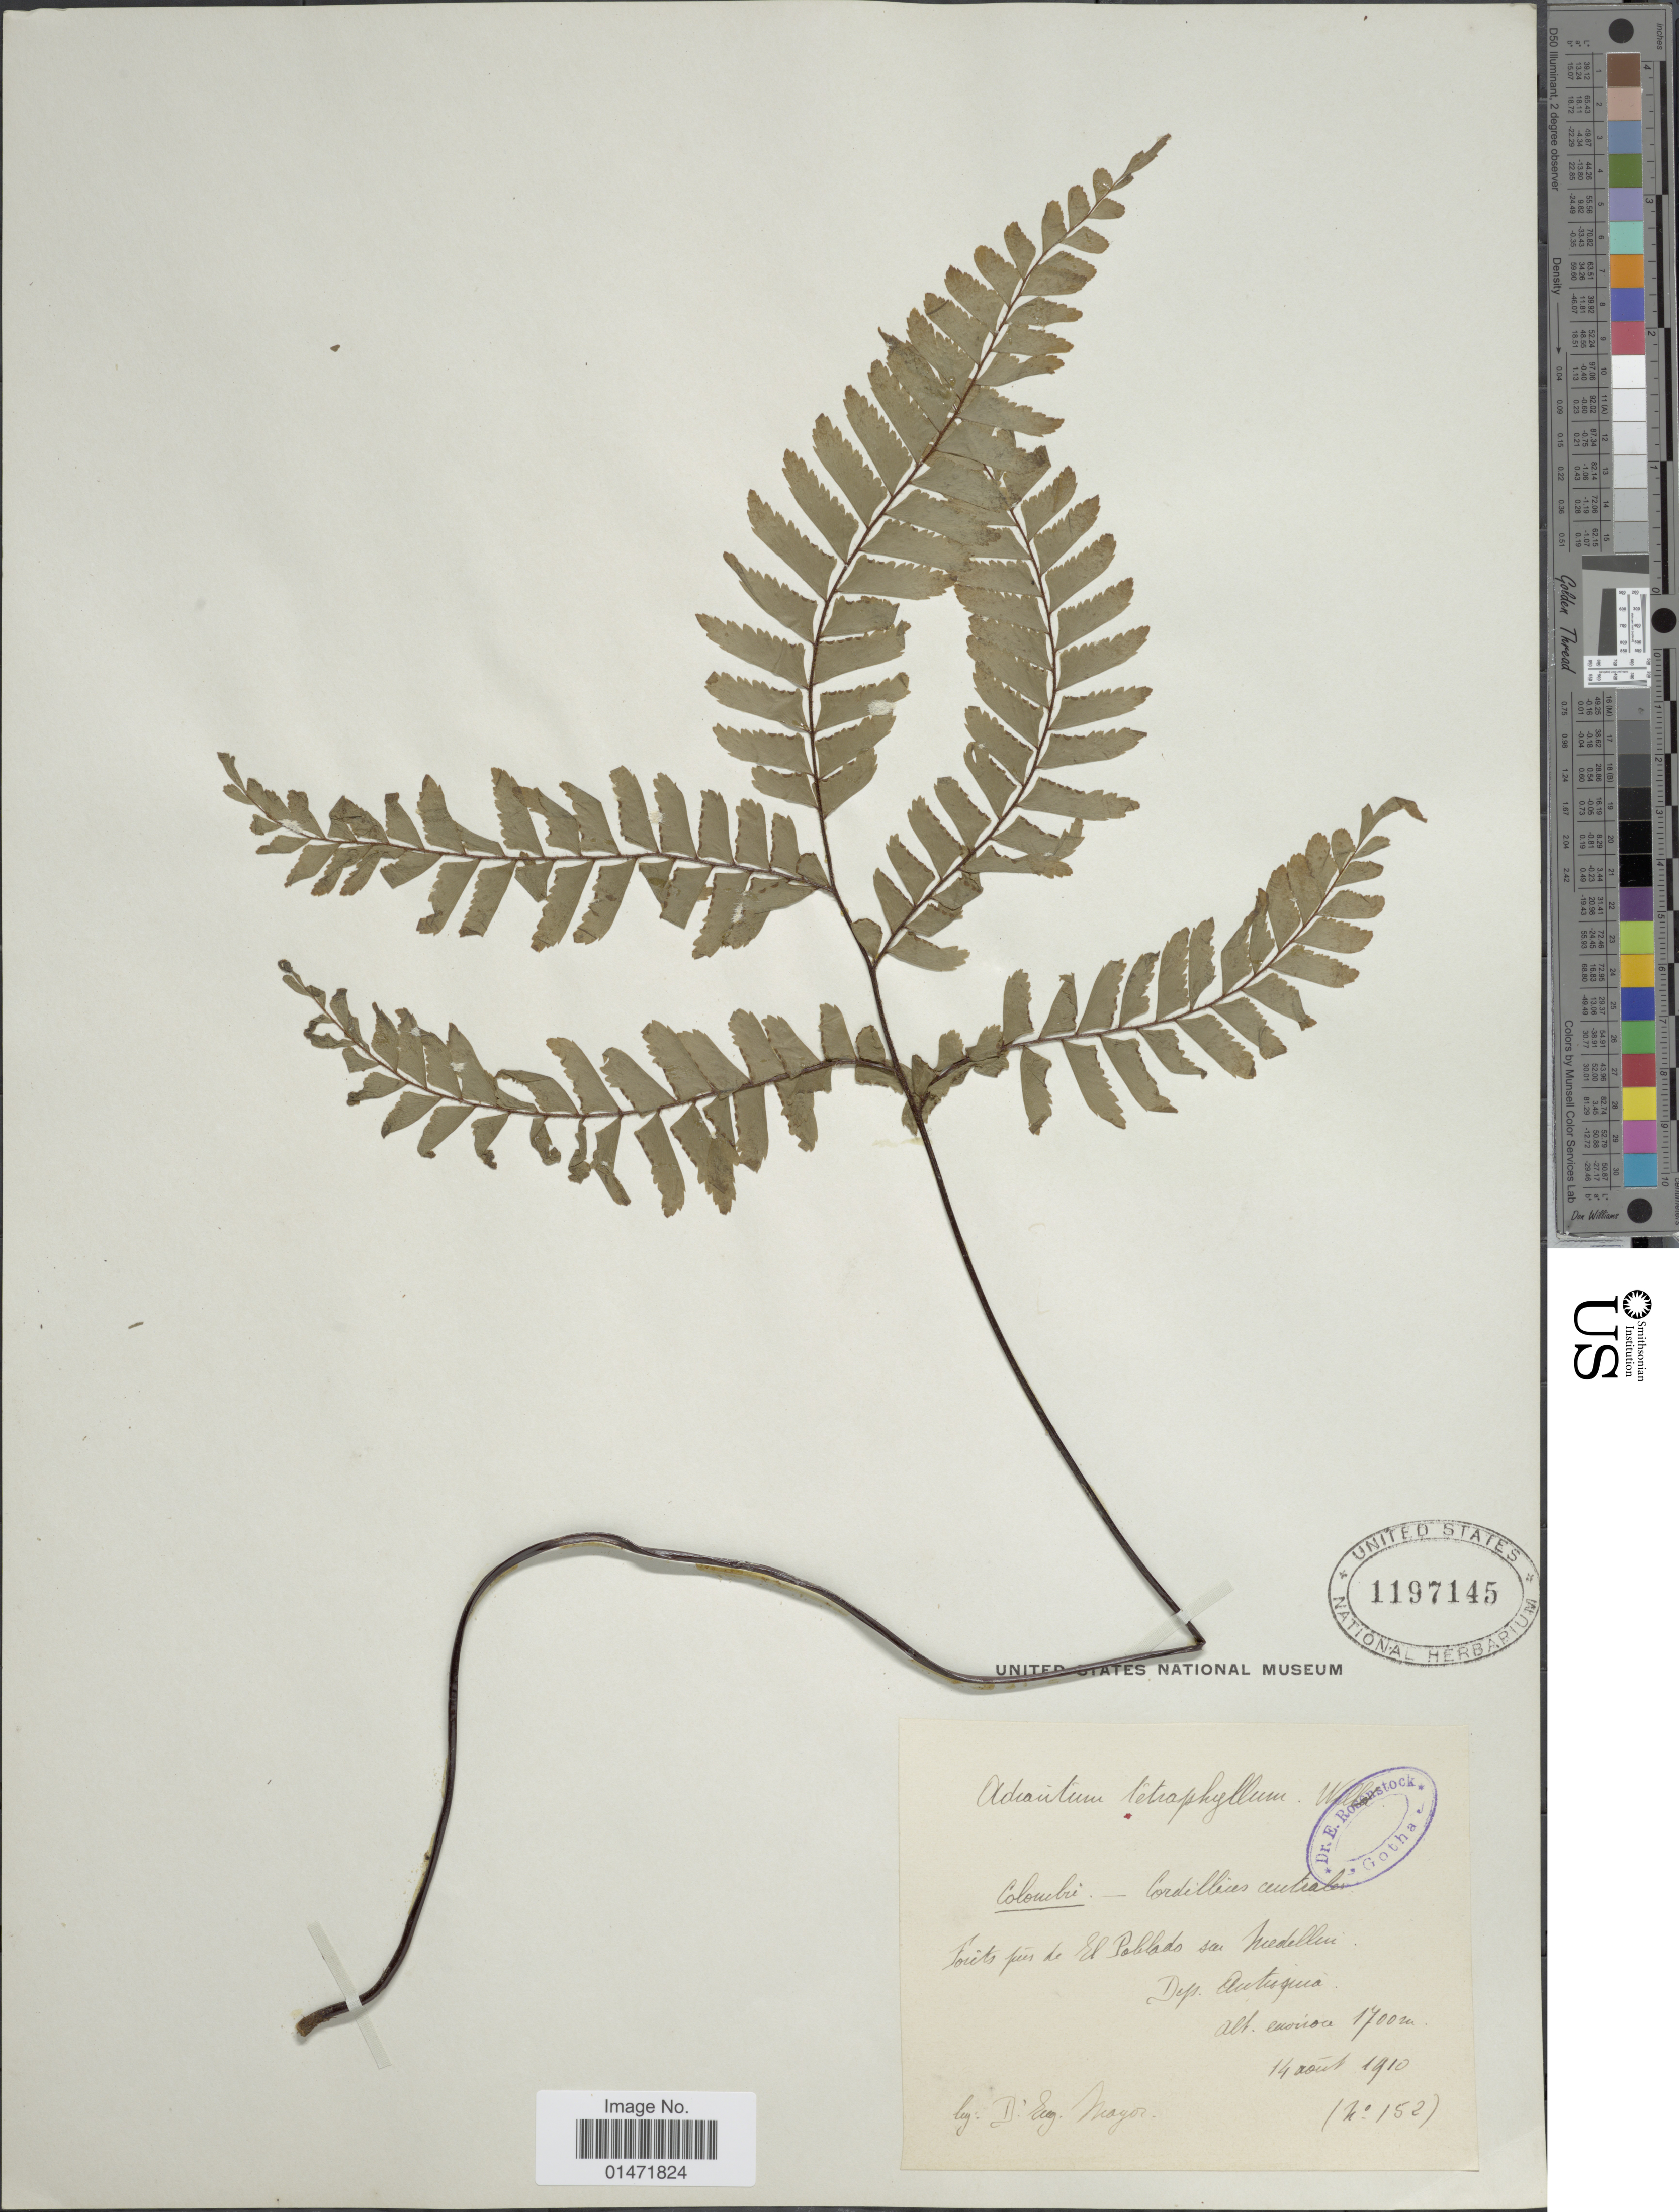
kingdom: Plantae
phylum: Tracheophyta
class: Polypodiopsida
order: Polypodiales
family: Pteridaceae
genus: Adiantum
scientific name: Adiantum tetraphyllum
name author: Humb. & Bonpl. ex Willd.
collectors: E. Mayor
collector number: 152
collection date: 1910-08-14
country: Colombia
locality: Cordillera centralis. Forêts près de El Poblado sur Medellin, Dep. Antioquia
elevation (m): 1700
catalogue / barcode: US 1197145